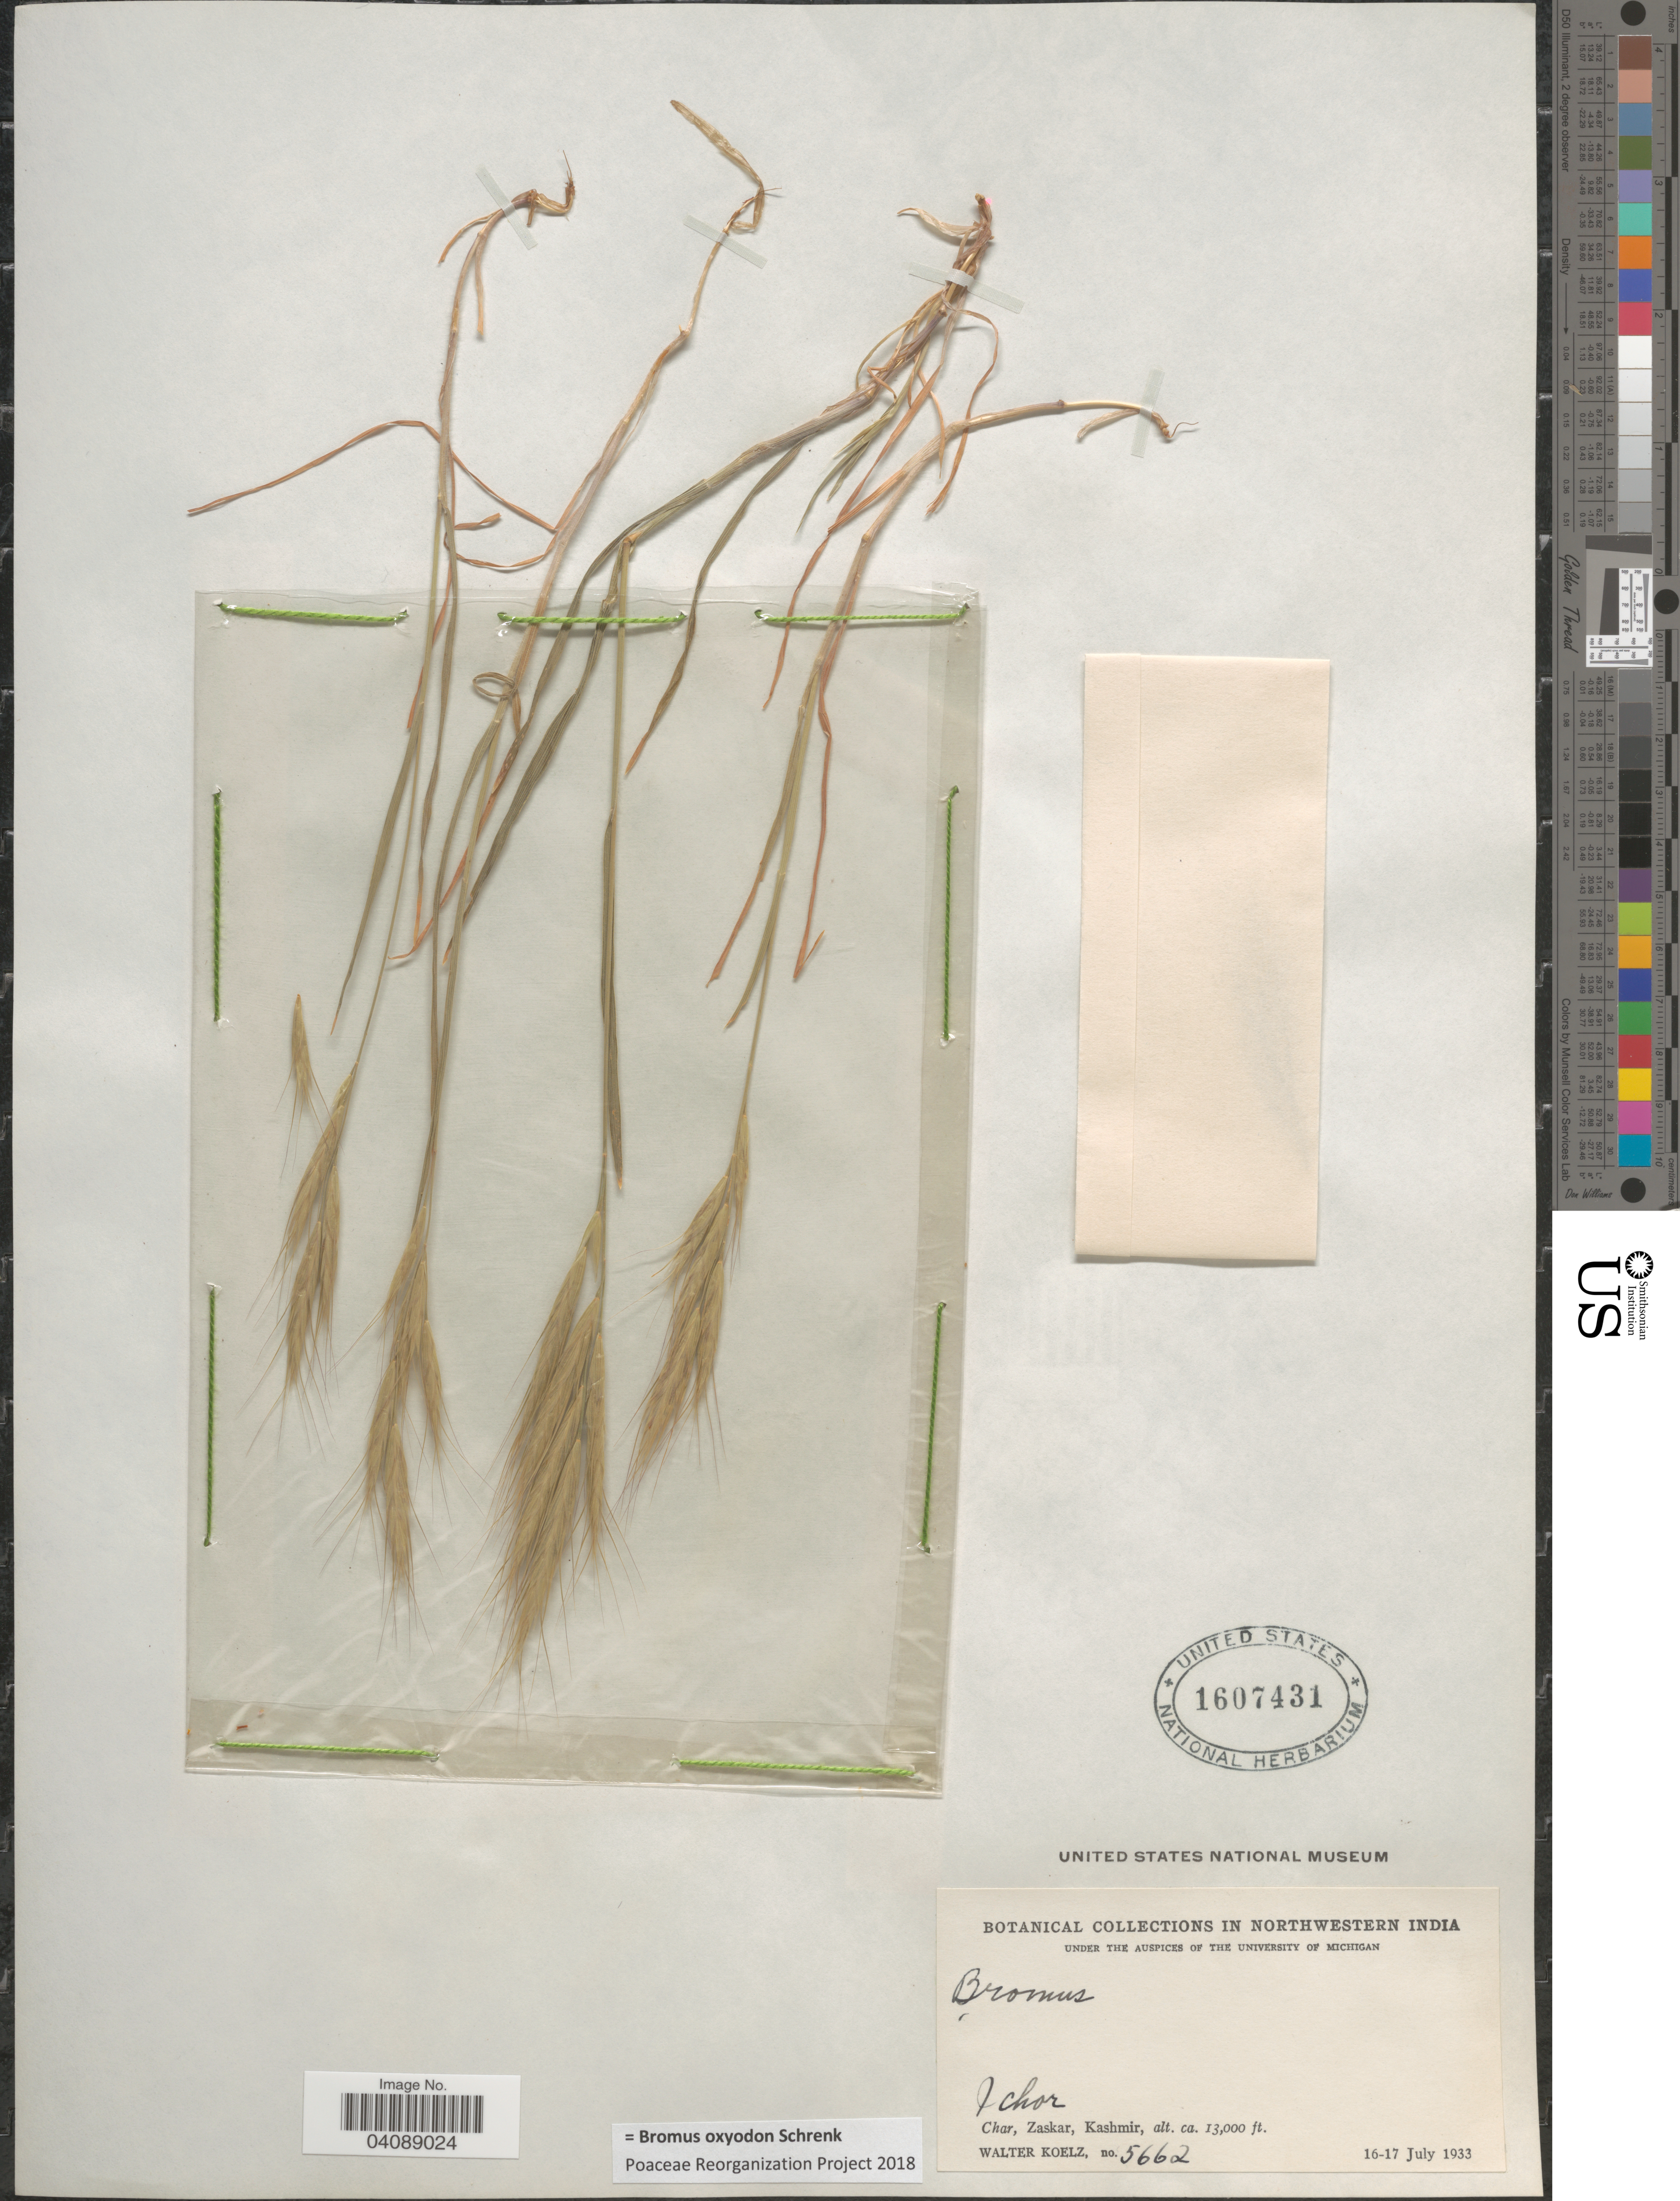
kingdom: Plantae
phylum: Tracheophyta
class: Liliopsida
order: Poales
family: Poaceae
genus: Bromus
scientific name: Bromus oxyodon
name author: Schrenk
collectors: W. N. Koelz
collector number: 5662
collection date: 1933-07-16/1933-07-17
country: India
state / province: Jammu and Kashmir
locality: In Northwestern India. Ichor. Char, Zaskar, Kashmir.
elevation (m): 3962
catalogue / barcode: US 1607431